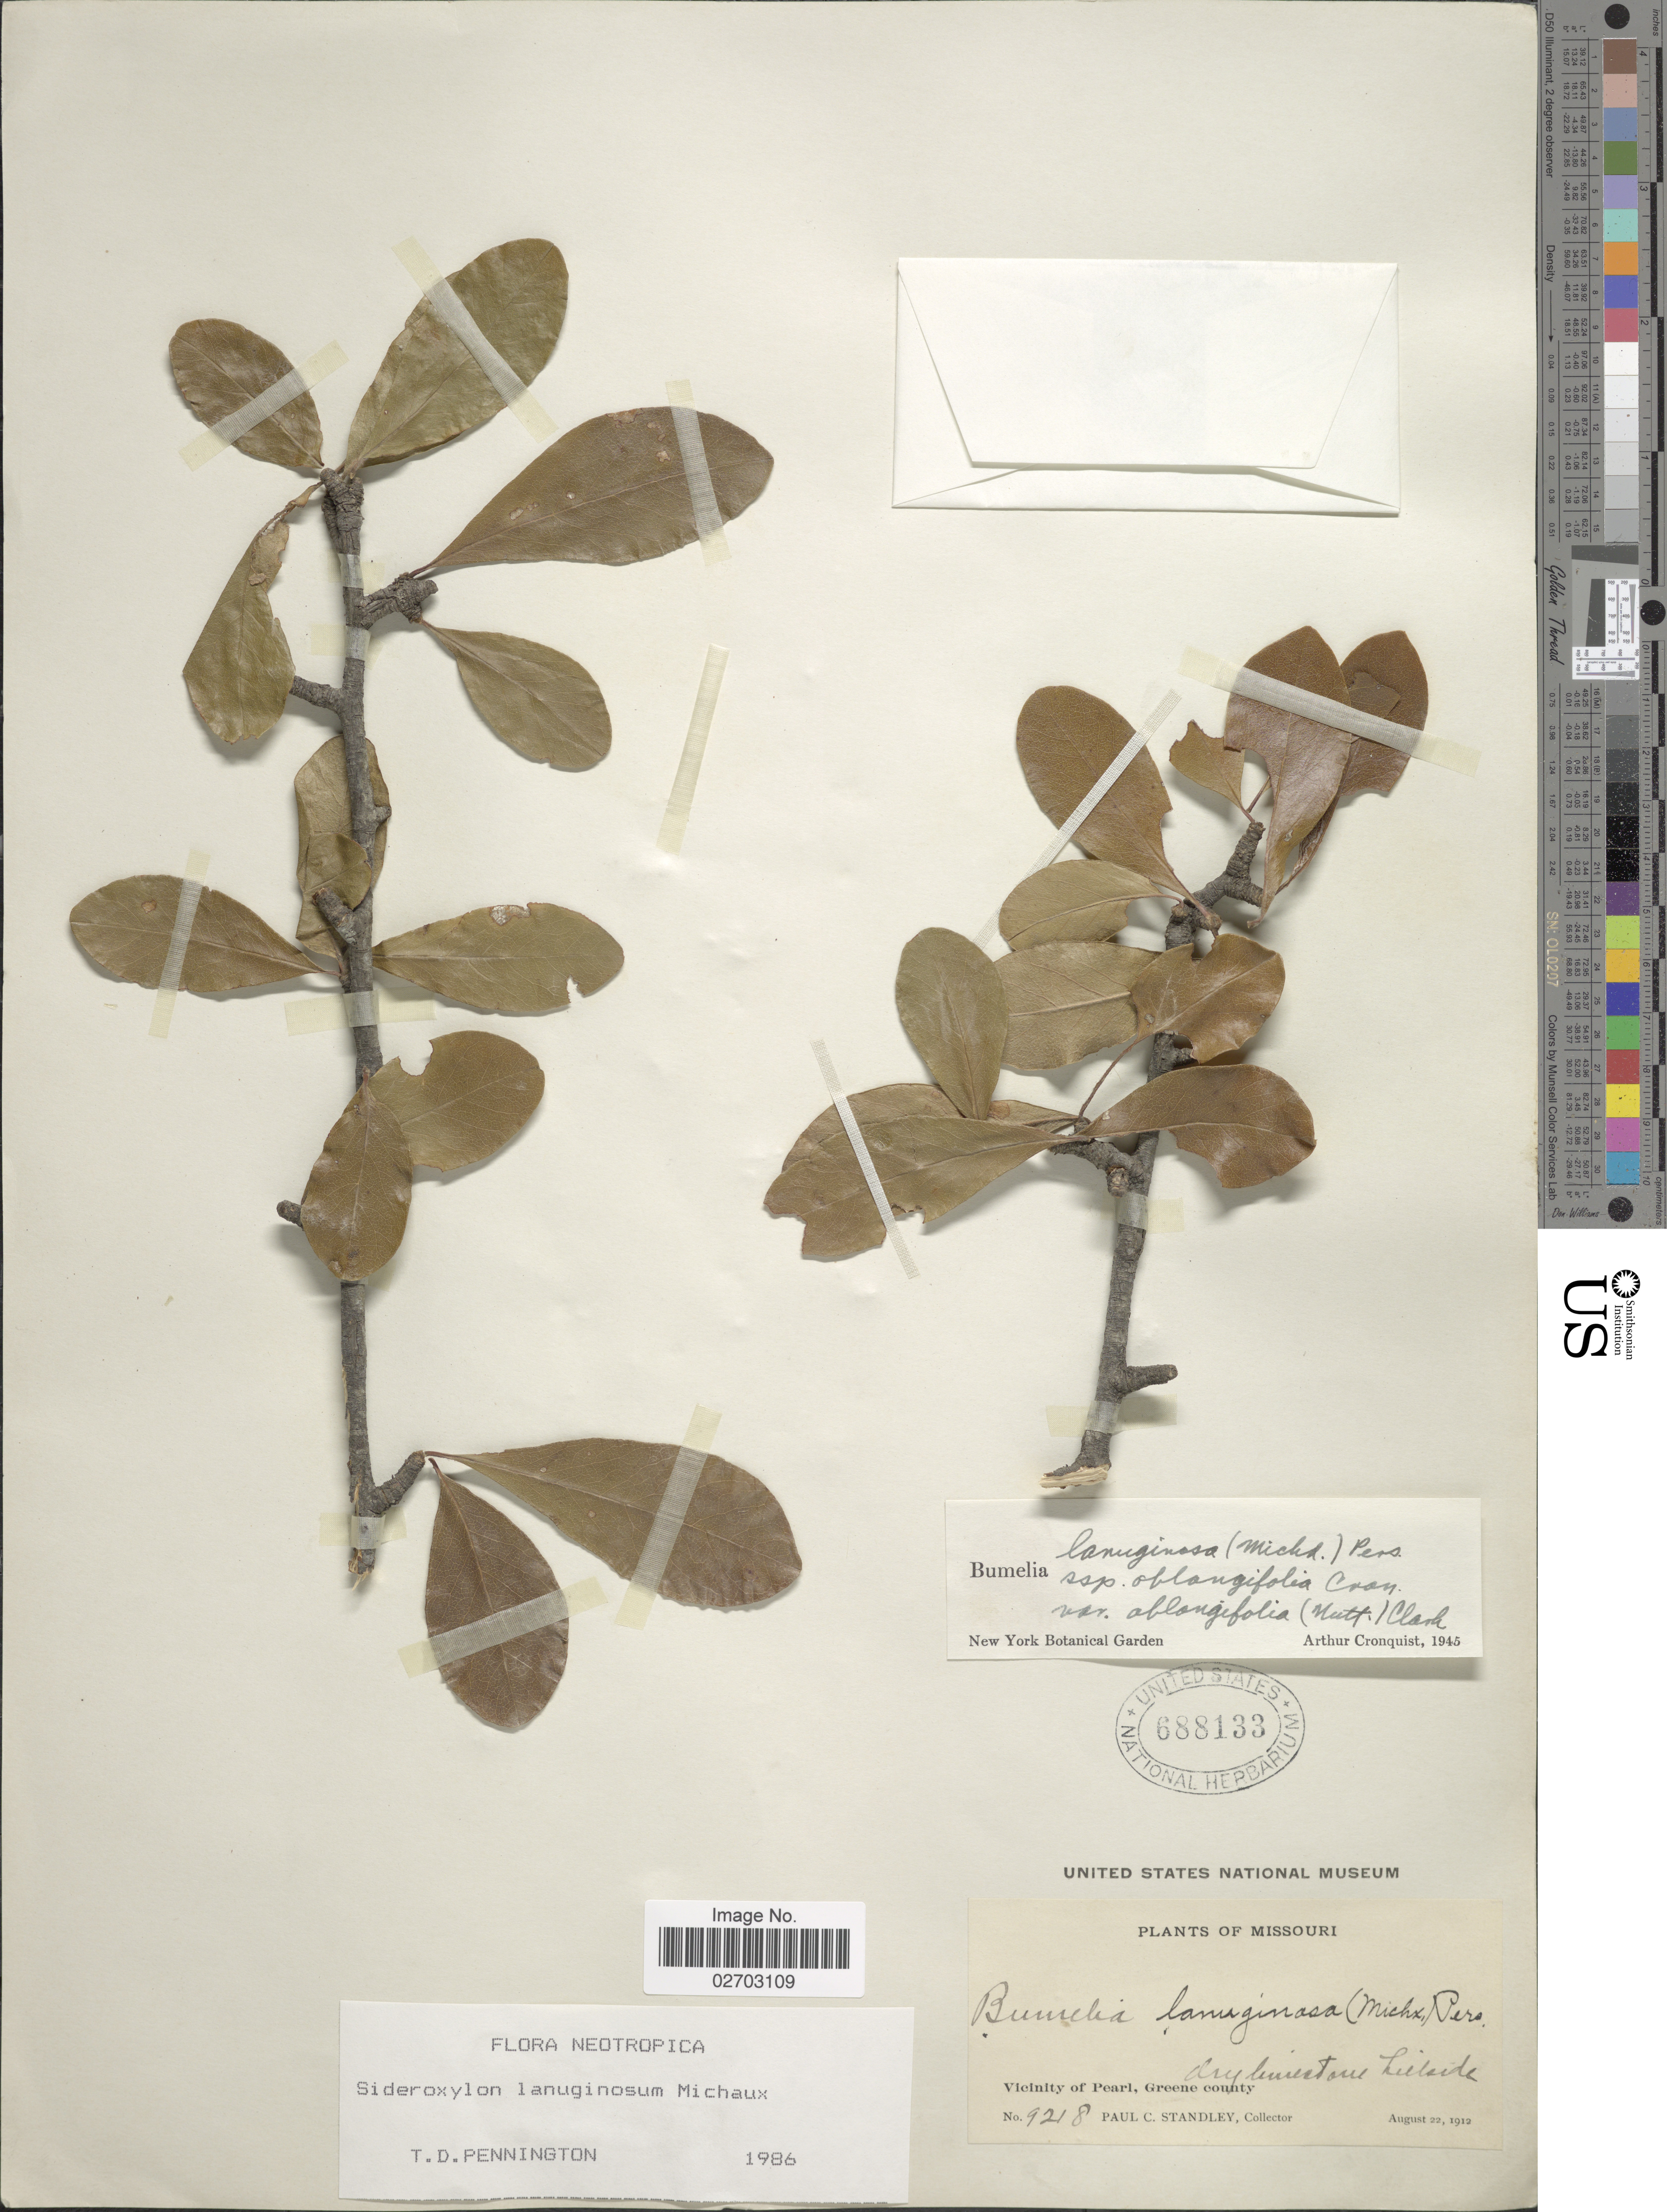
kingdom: Plantae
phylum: Tracheophyta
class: Magnoliopsida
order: Ericales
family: Sapotaceae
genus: Sideroxylon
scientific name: Sideroxylon lanuginosum subsp. oblongifolium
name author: (Nutt.) T.D. Penn.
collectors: P. C. Standley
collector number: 9218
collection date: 1912-08-22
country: United States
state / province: Missouri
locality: Vicinity of Pearl, Green County, dry limestone hillside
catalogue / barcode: US 688133